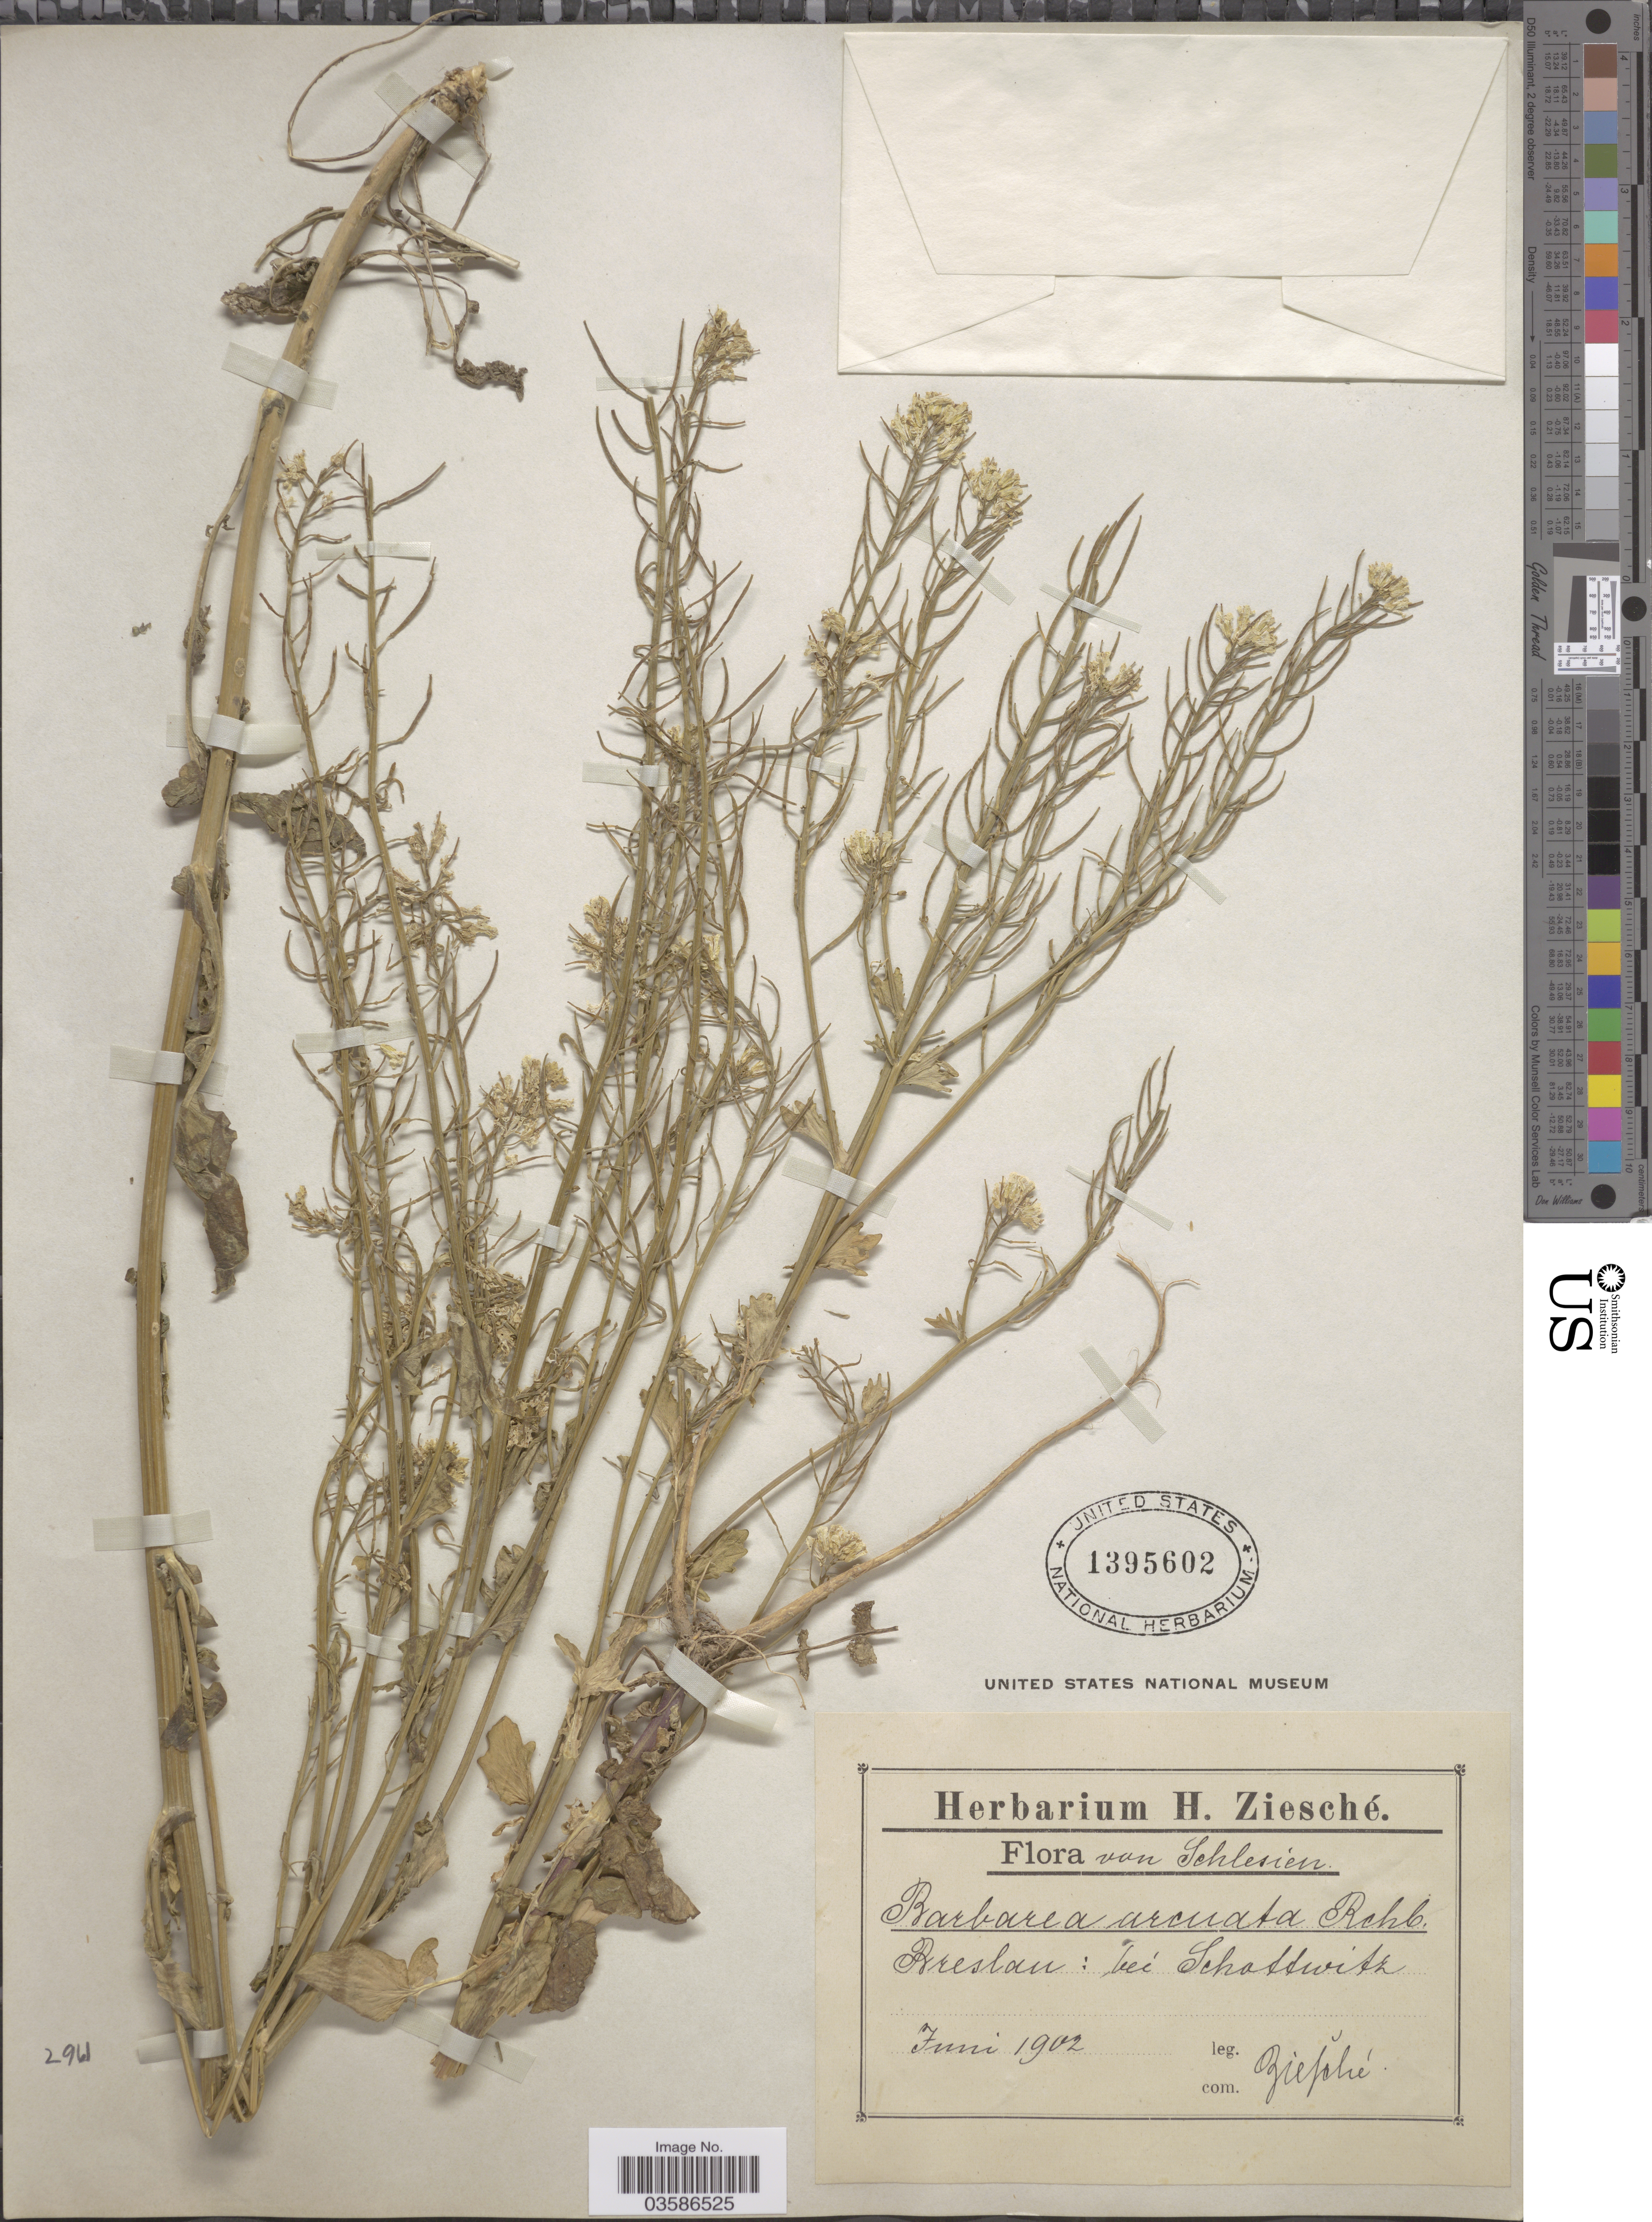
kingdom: Plantae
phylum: Tracheophyta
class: Magnoliopsida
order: Brassicales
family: Brassicaceae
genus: Barbarea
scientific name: Barbarea arcuata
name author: Rchb.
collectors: H. Ziesché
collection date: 1902-06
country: Poland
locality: Schlesien. Breslau: bei Schattwitz.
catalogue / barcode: US 1395602